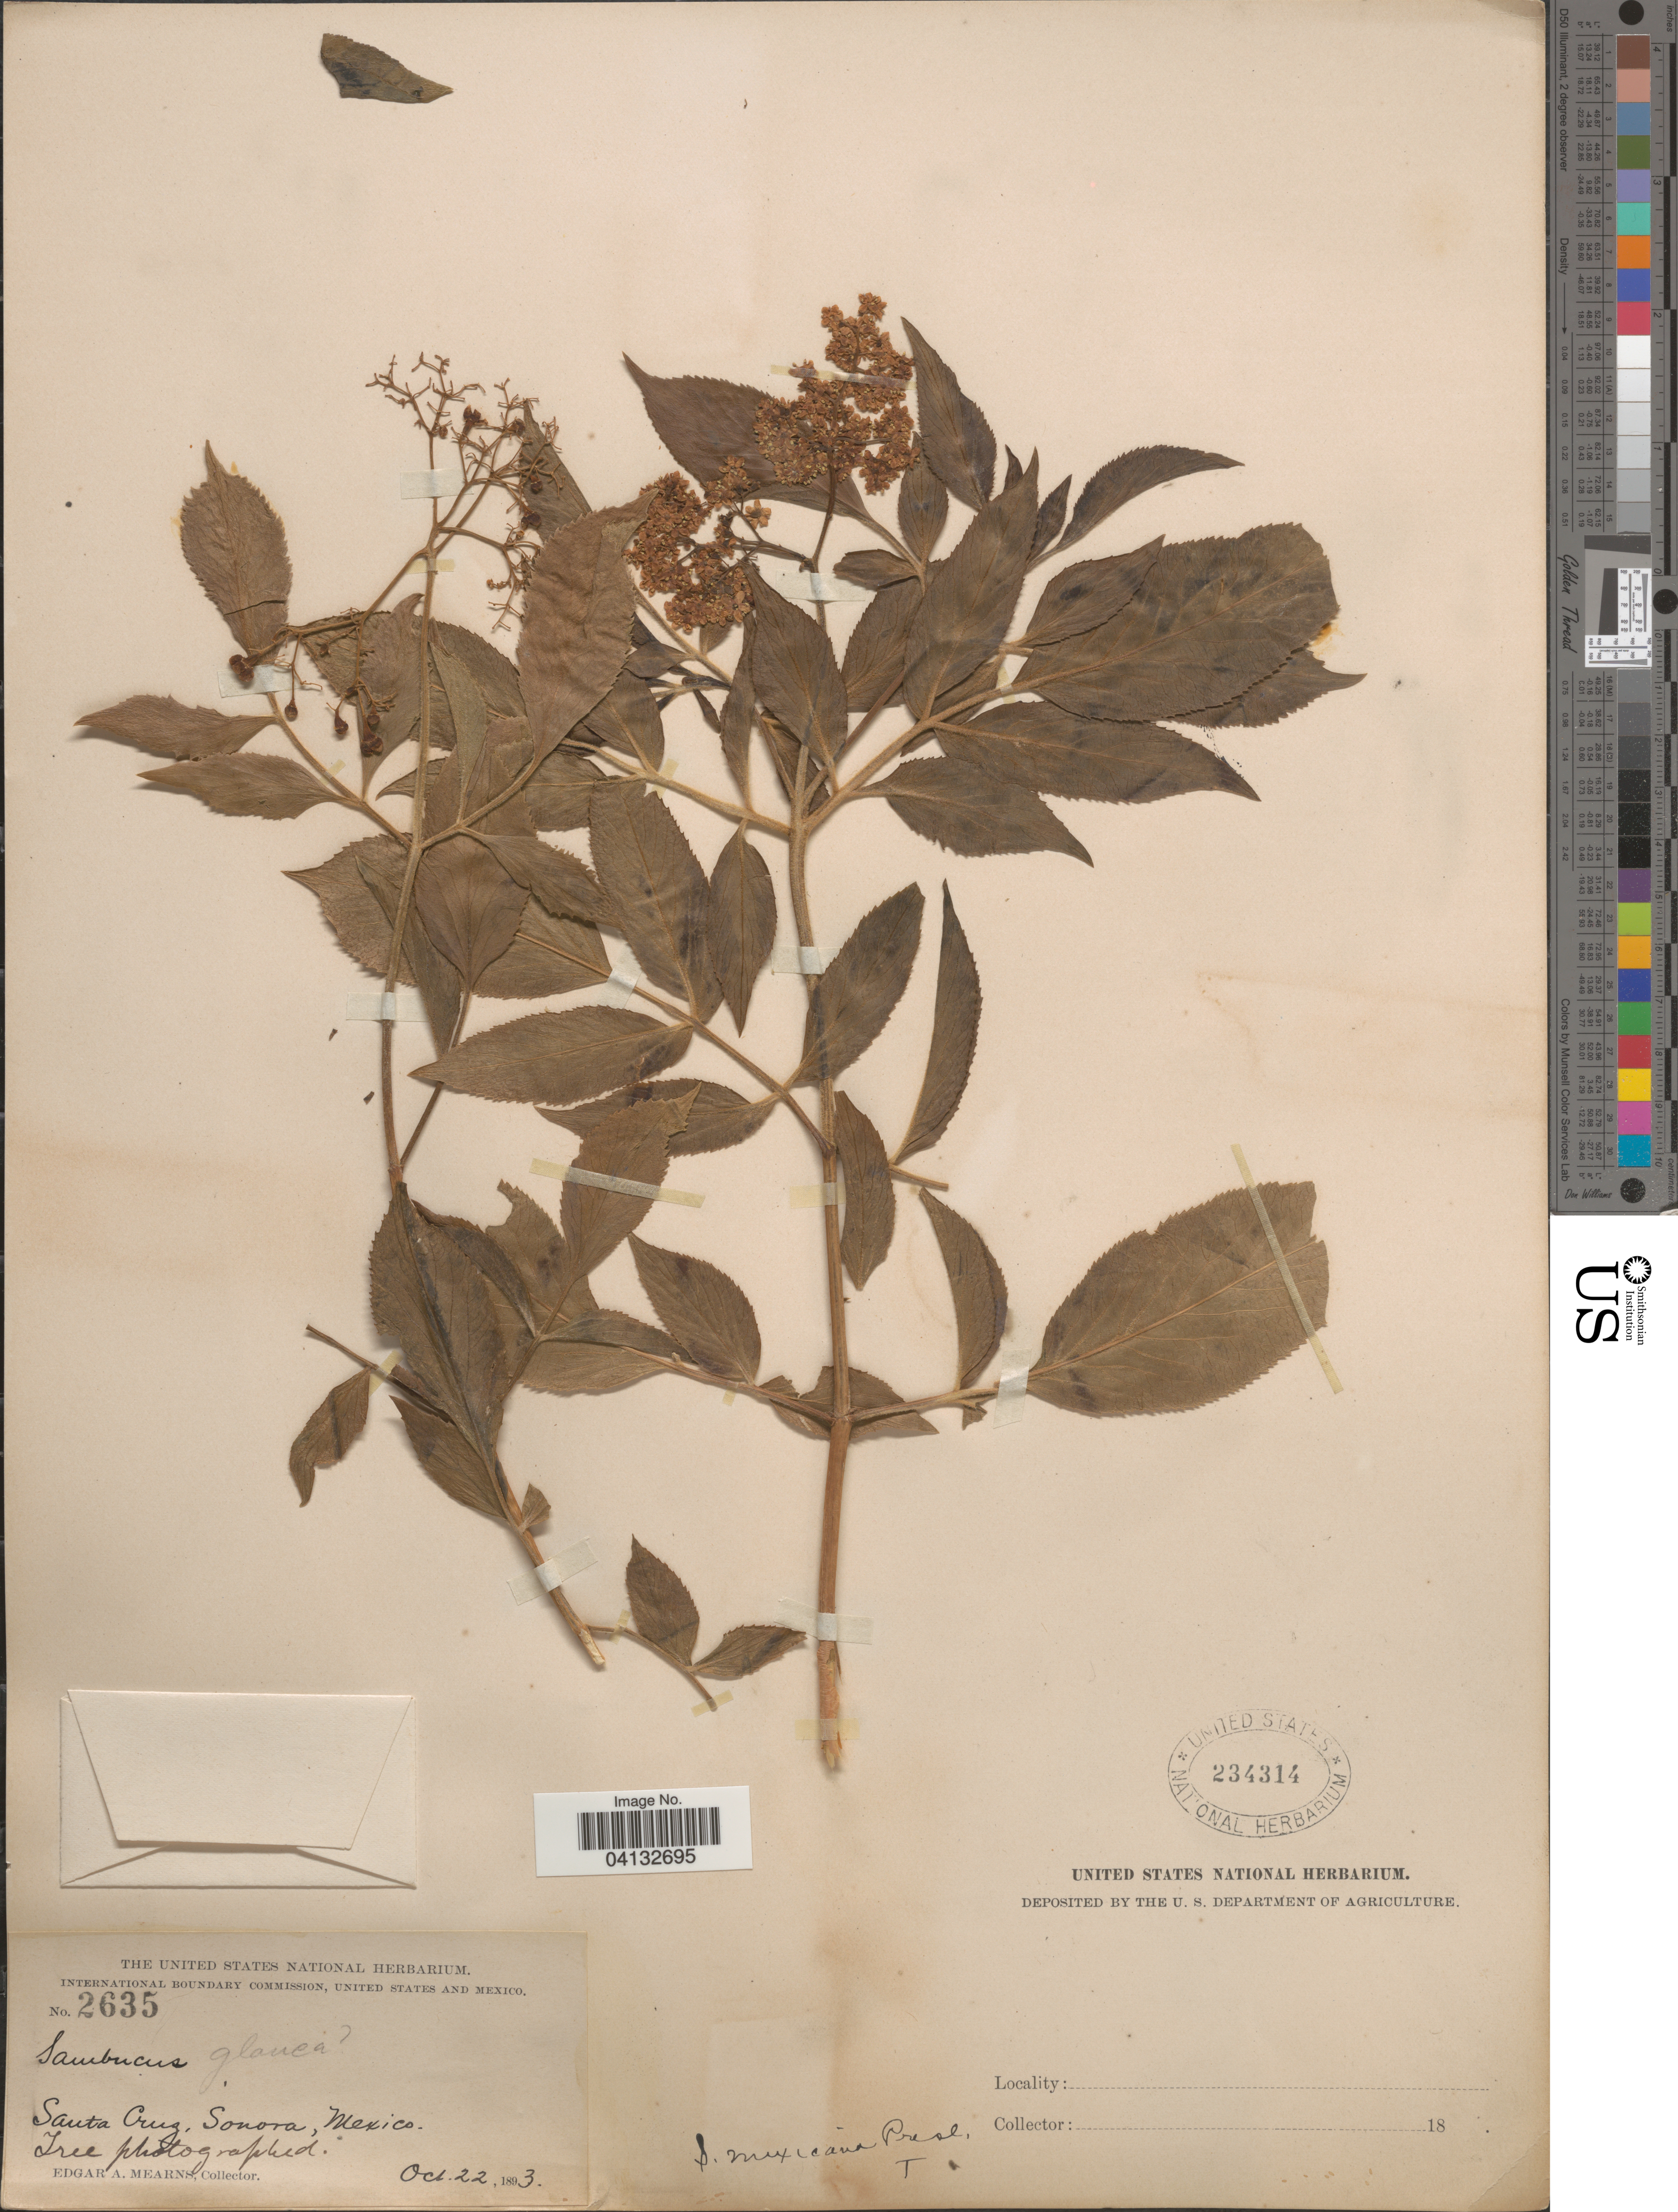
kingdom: Plantae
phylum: Tracheophyta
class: Magnoliopsida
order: Dipsacales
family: Viburnaceae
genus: Sambucus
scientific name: Sambucus glauca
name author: Nutt.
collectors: E. A. Mearns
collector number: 2635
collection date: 1893-10-22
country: Mexico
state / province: Sonora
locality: Santa Cruz.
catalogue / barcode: US 234314